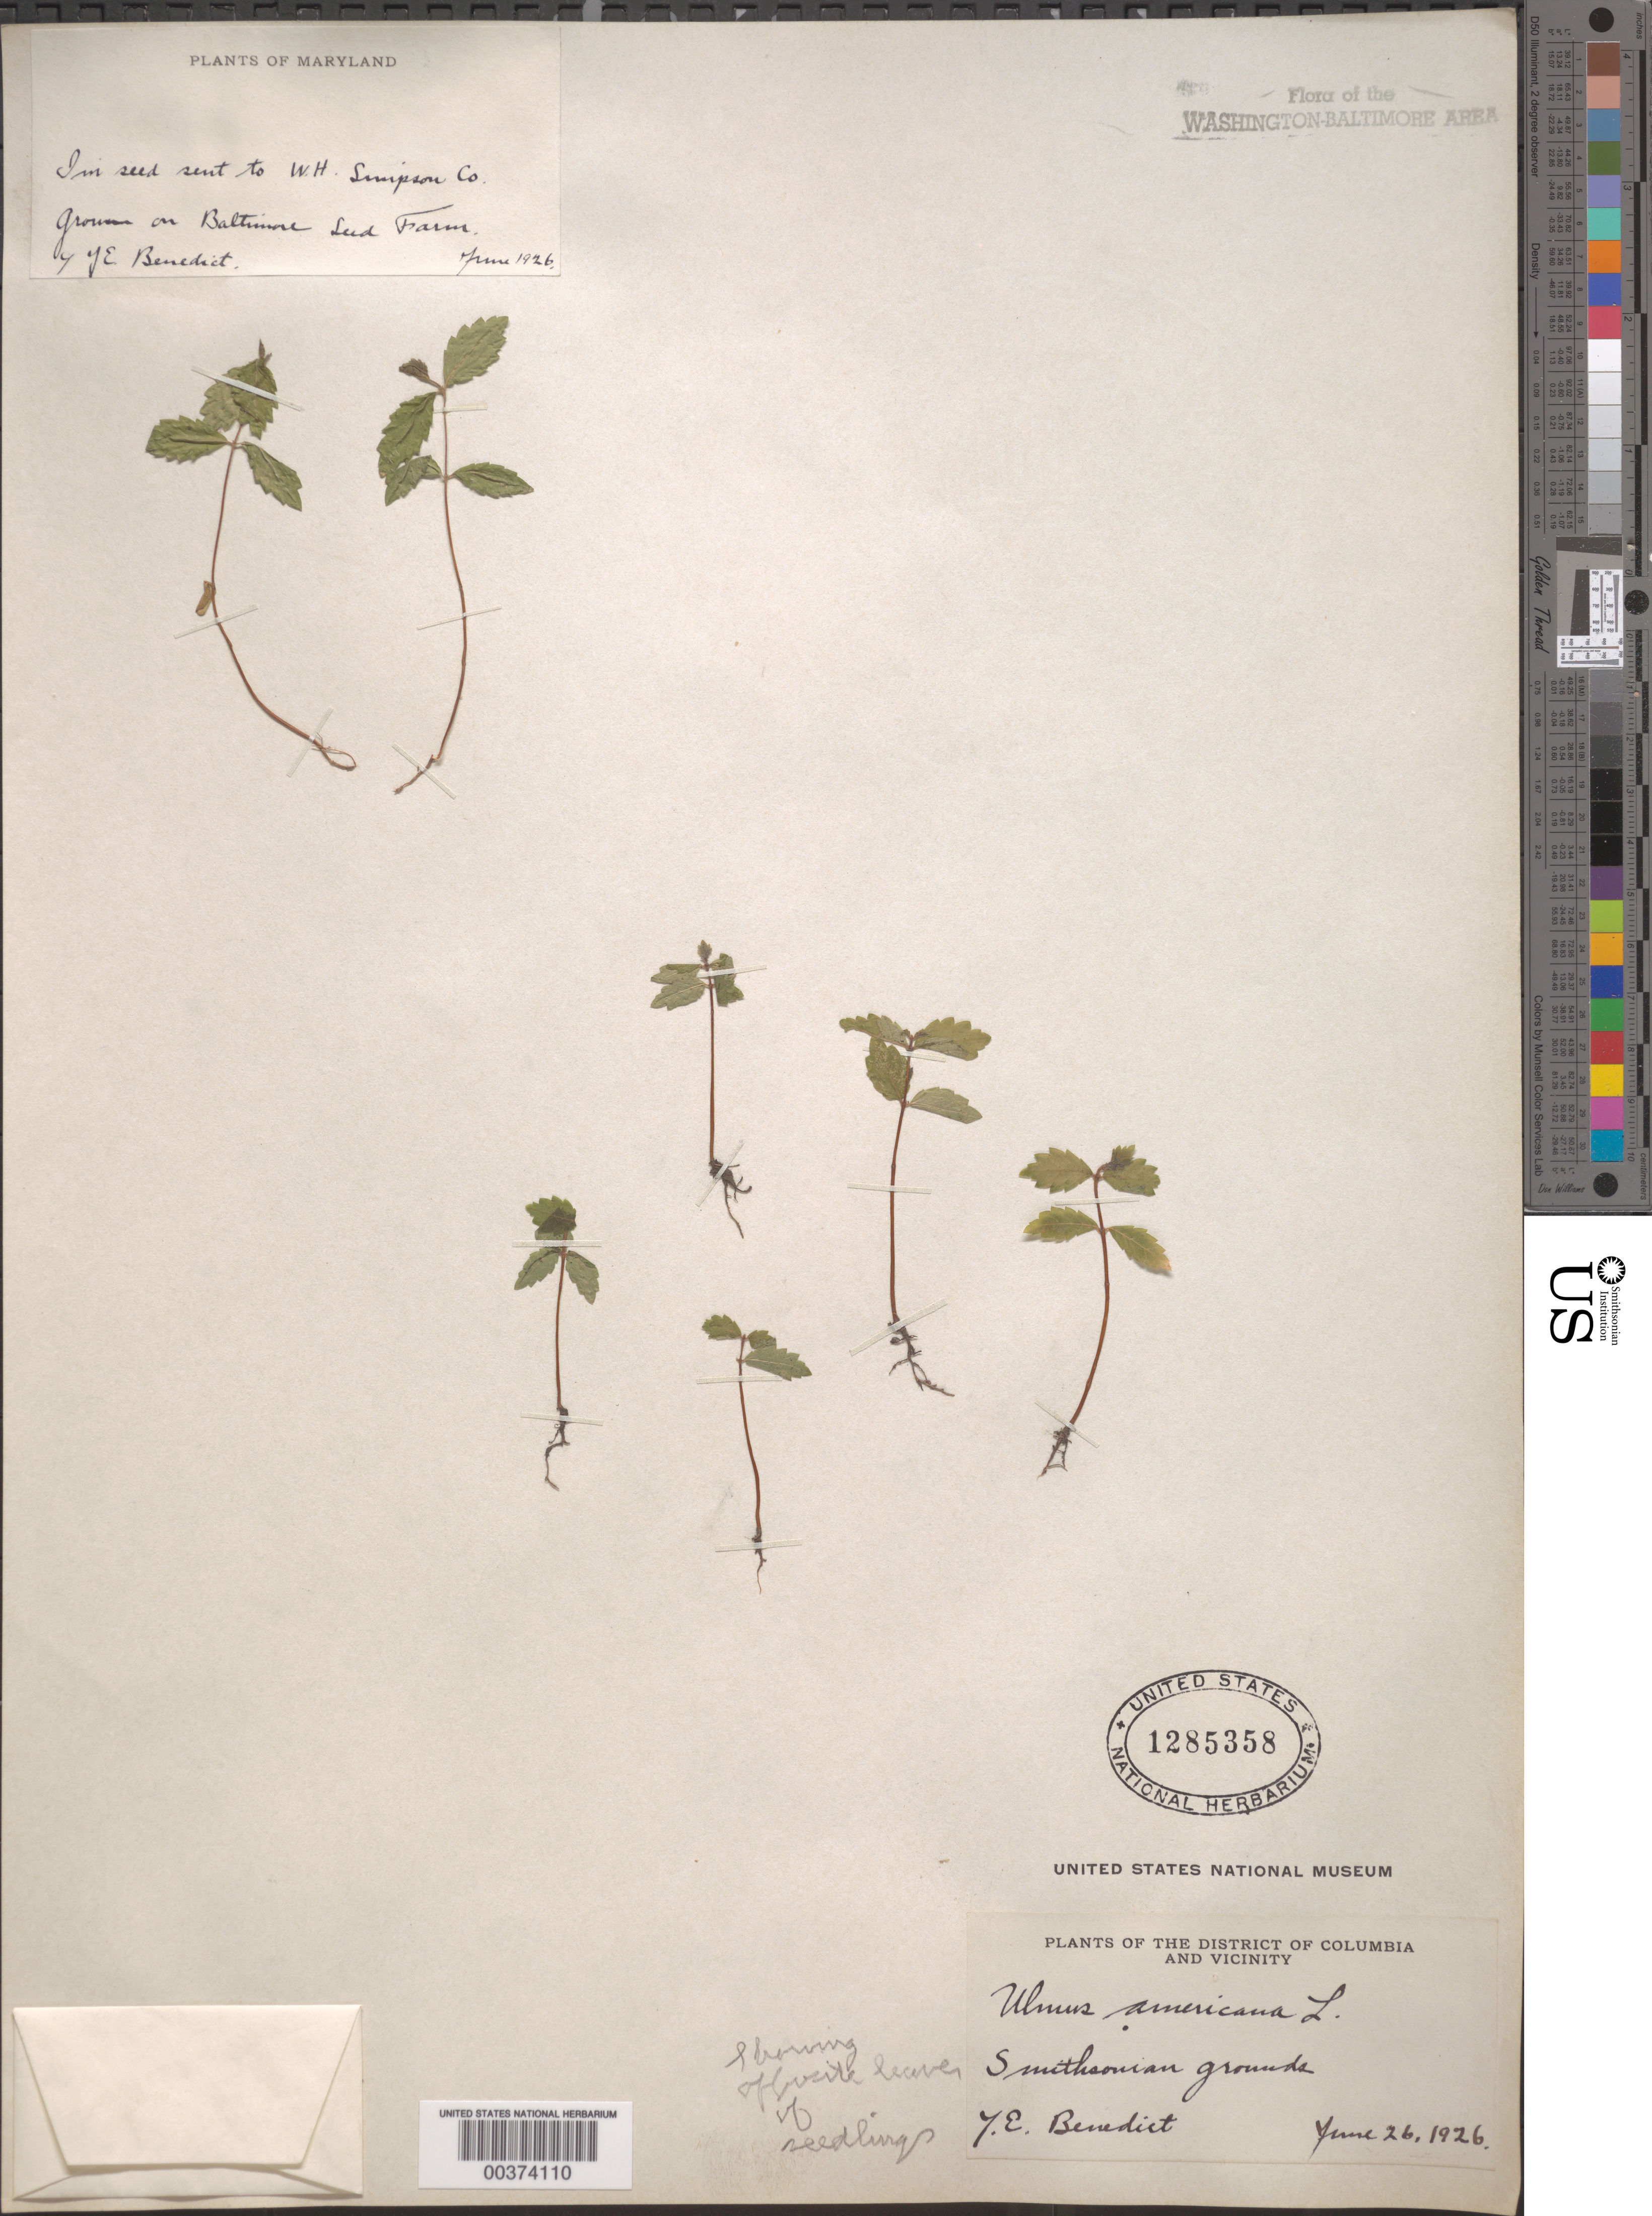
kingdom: Plantae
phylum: Tracheophyta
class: Magnoliopsida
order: Rosales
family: Ulmaceae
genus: Ulmus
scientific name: Ulmus americana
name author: L.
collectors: J. E. Benedict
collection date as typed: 26 Jun 1926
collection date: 1926-06-26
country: United States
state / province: District of Columbia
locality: Smithsonian grounds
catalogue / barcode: US 1285358